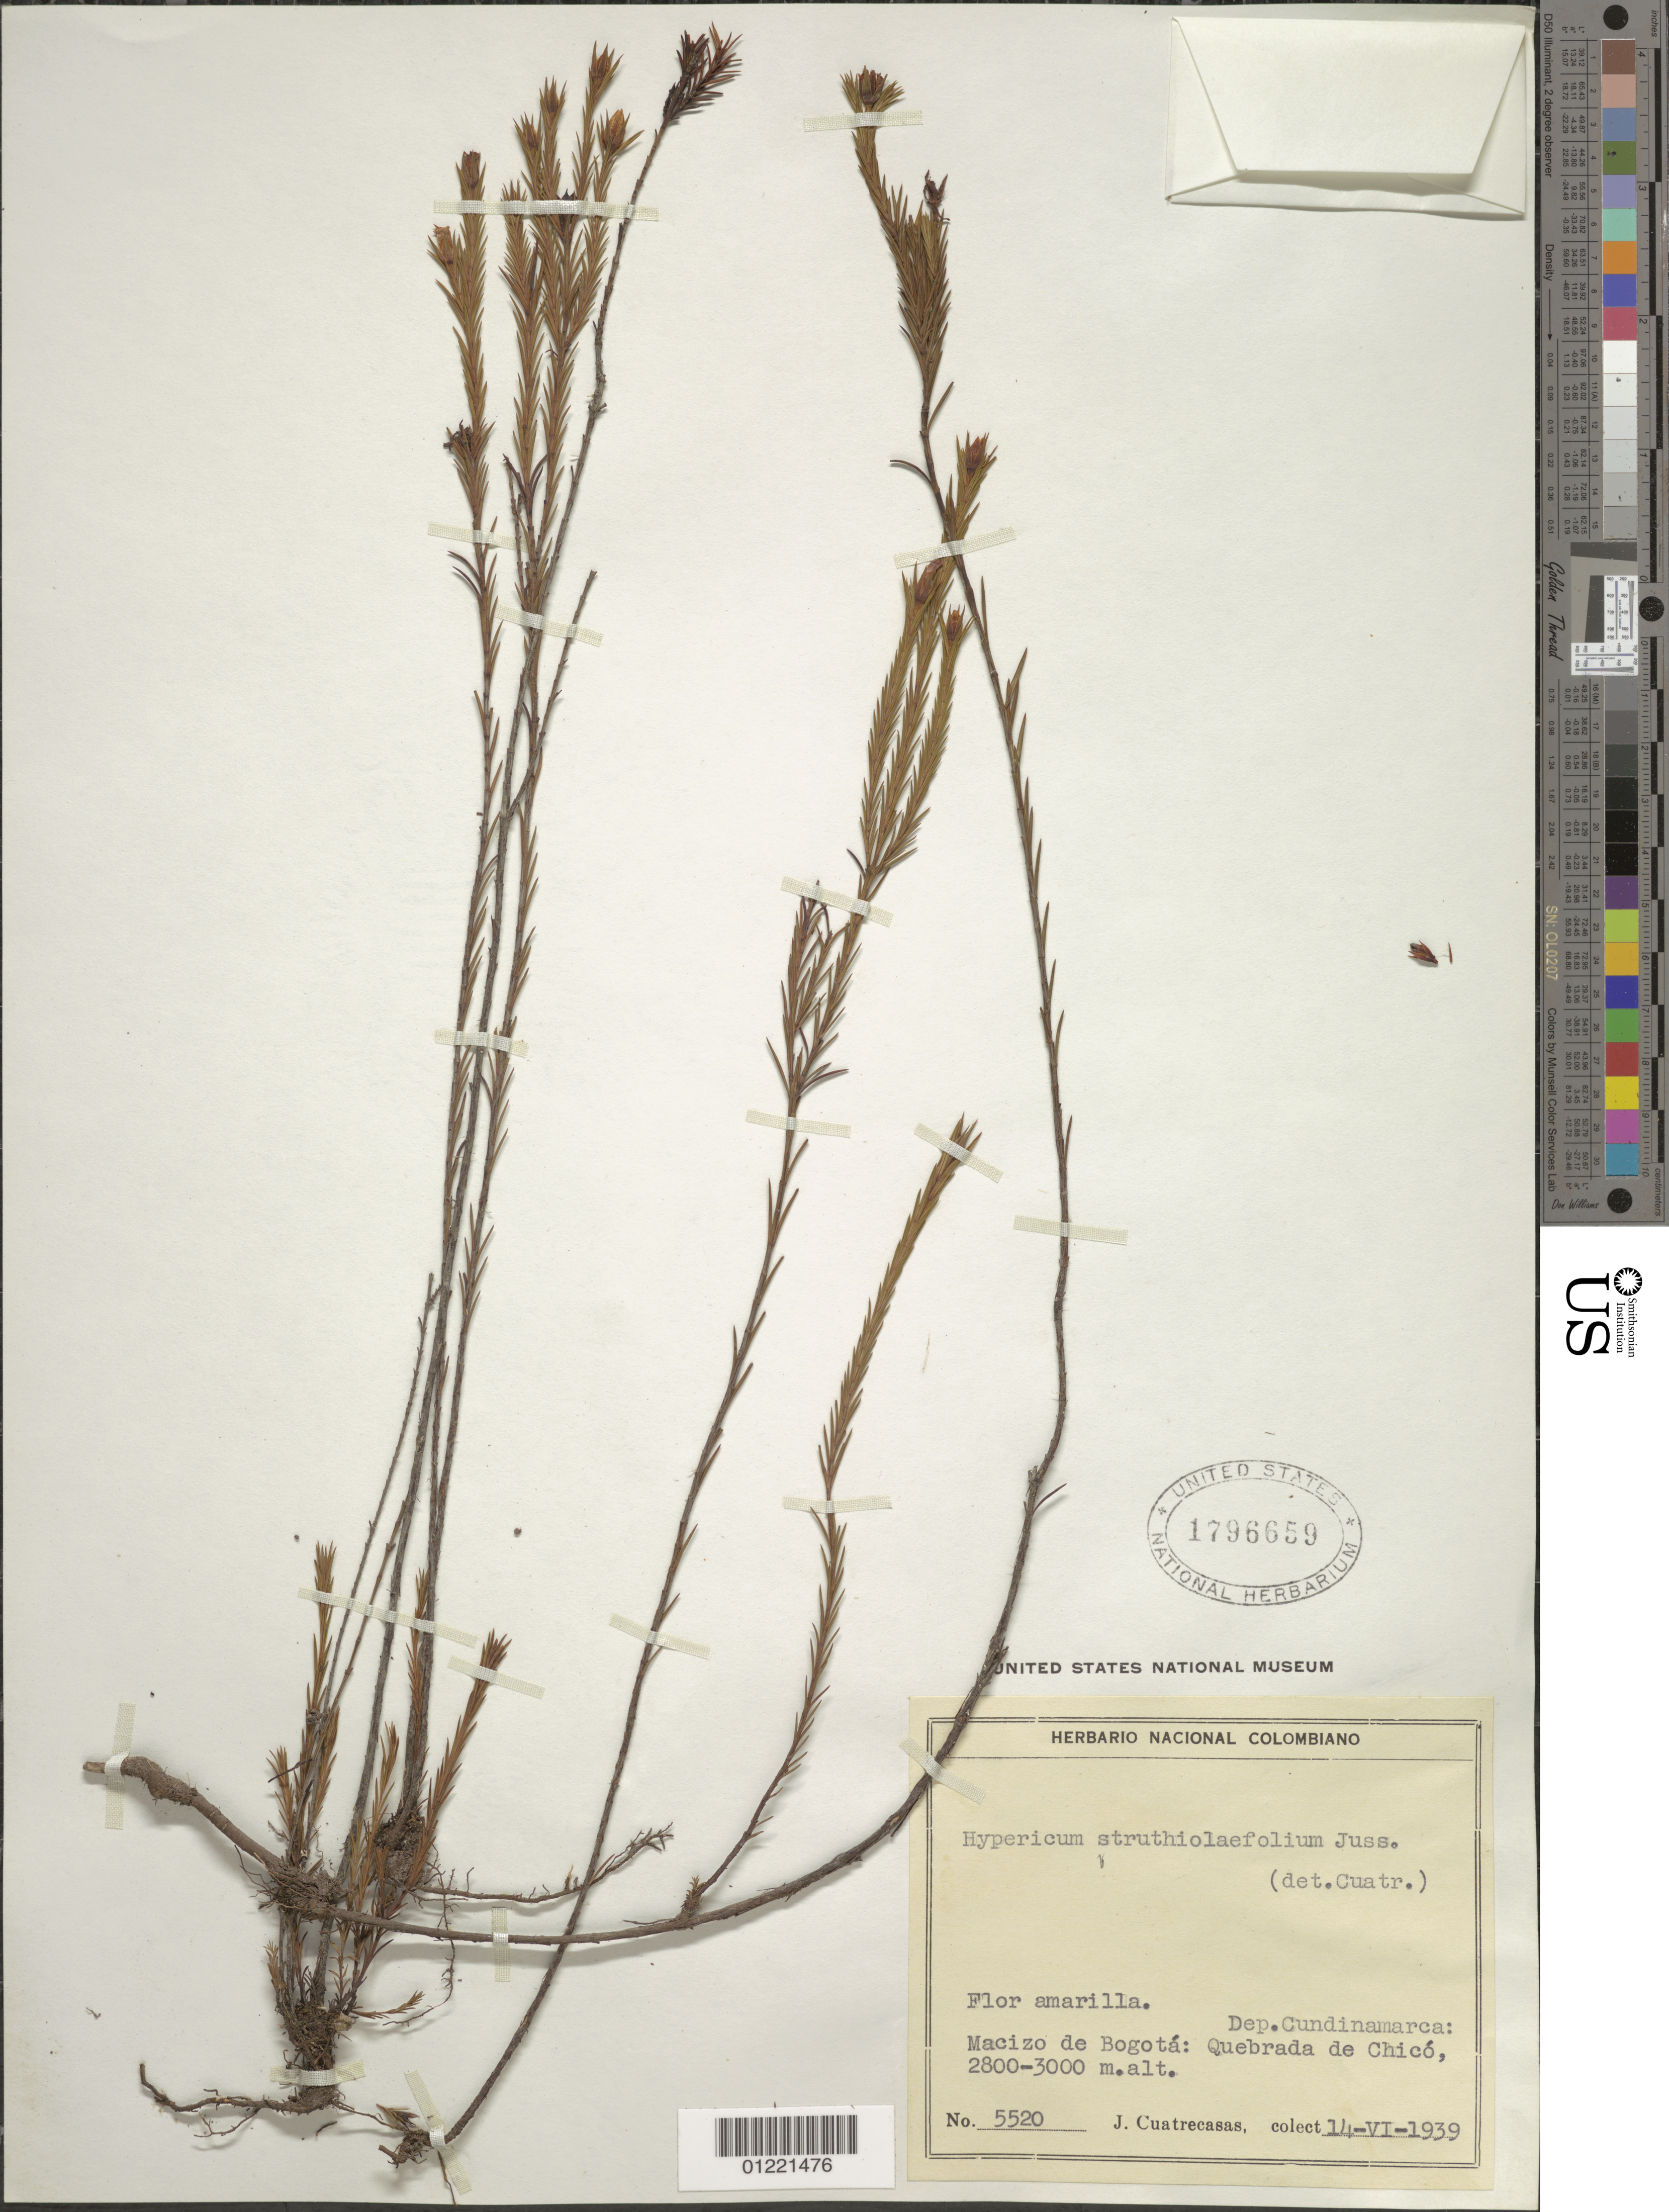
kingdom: Plantae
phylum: Tracheophyta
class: Magnoliopsida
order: Malpighiales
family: Hypericaceae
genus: Hypericum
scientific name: Hypericum strictum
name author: Kunth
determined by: Strong, M. T., (US), Smithsonian Institution - National Museum of Natural History (UNITED STATES)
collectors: J. Cuatrecasas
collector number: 5520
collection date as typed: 14 Jun 1939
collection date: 1939-06-14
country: Colombia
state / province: Cundinamarca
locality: Macizo de Bogota, Quebrada de Chico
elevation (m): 2800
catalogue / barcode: US 1796659